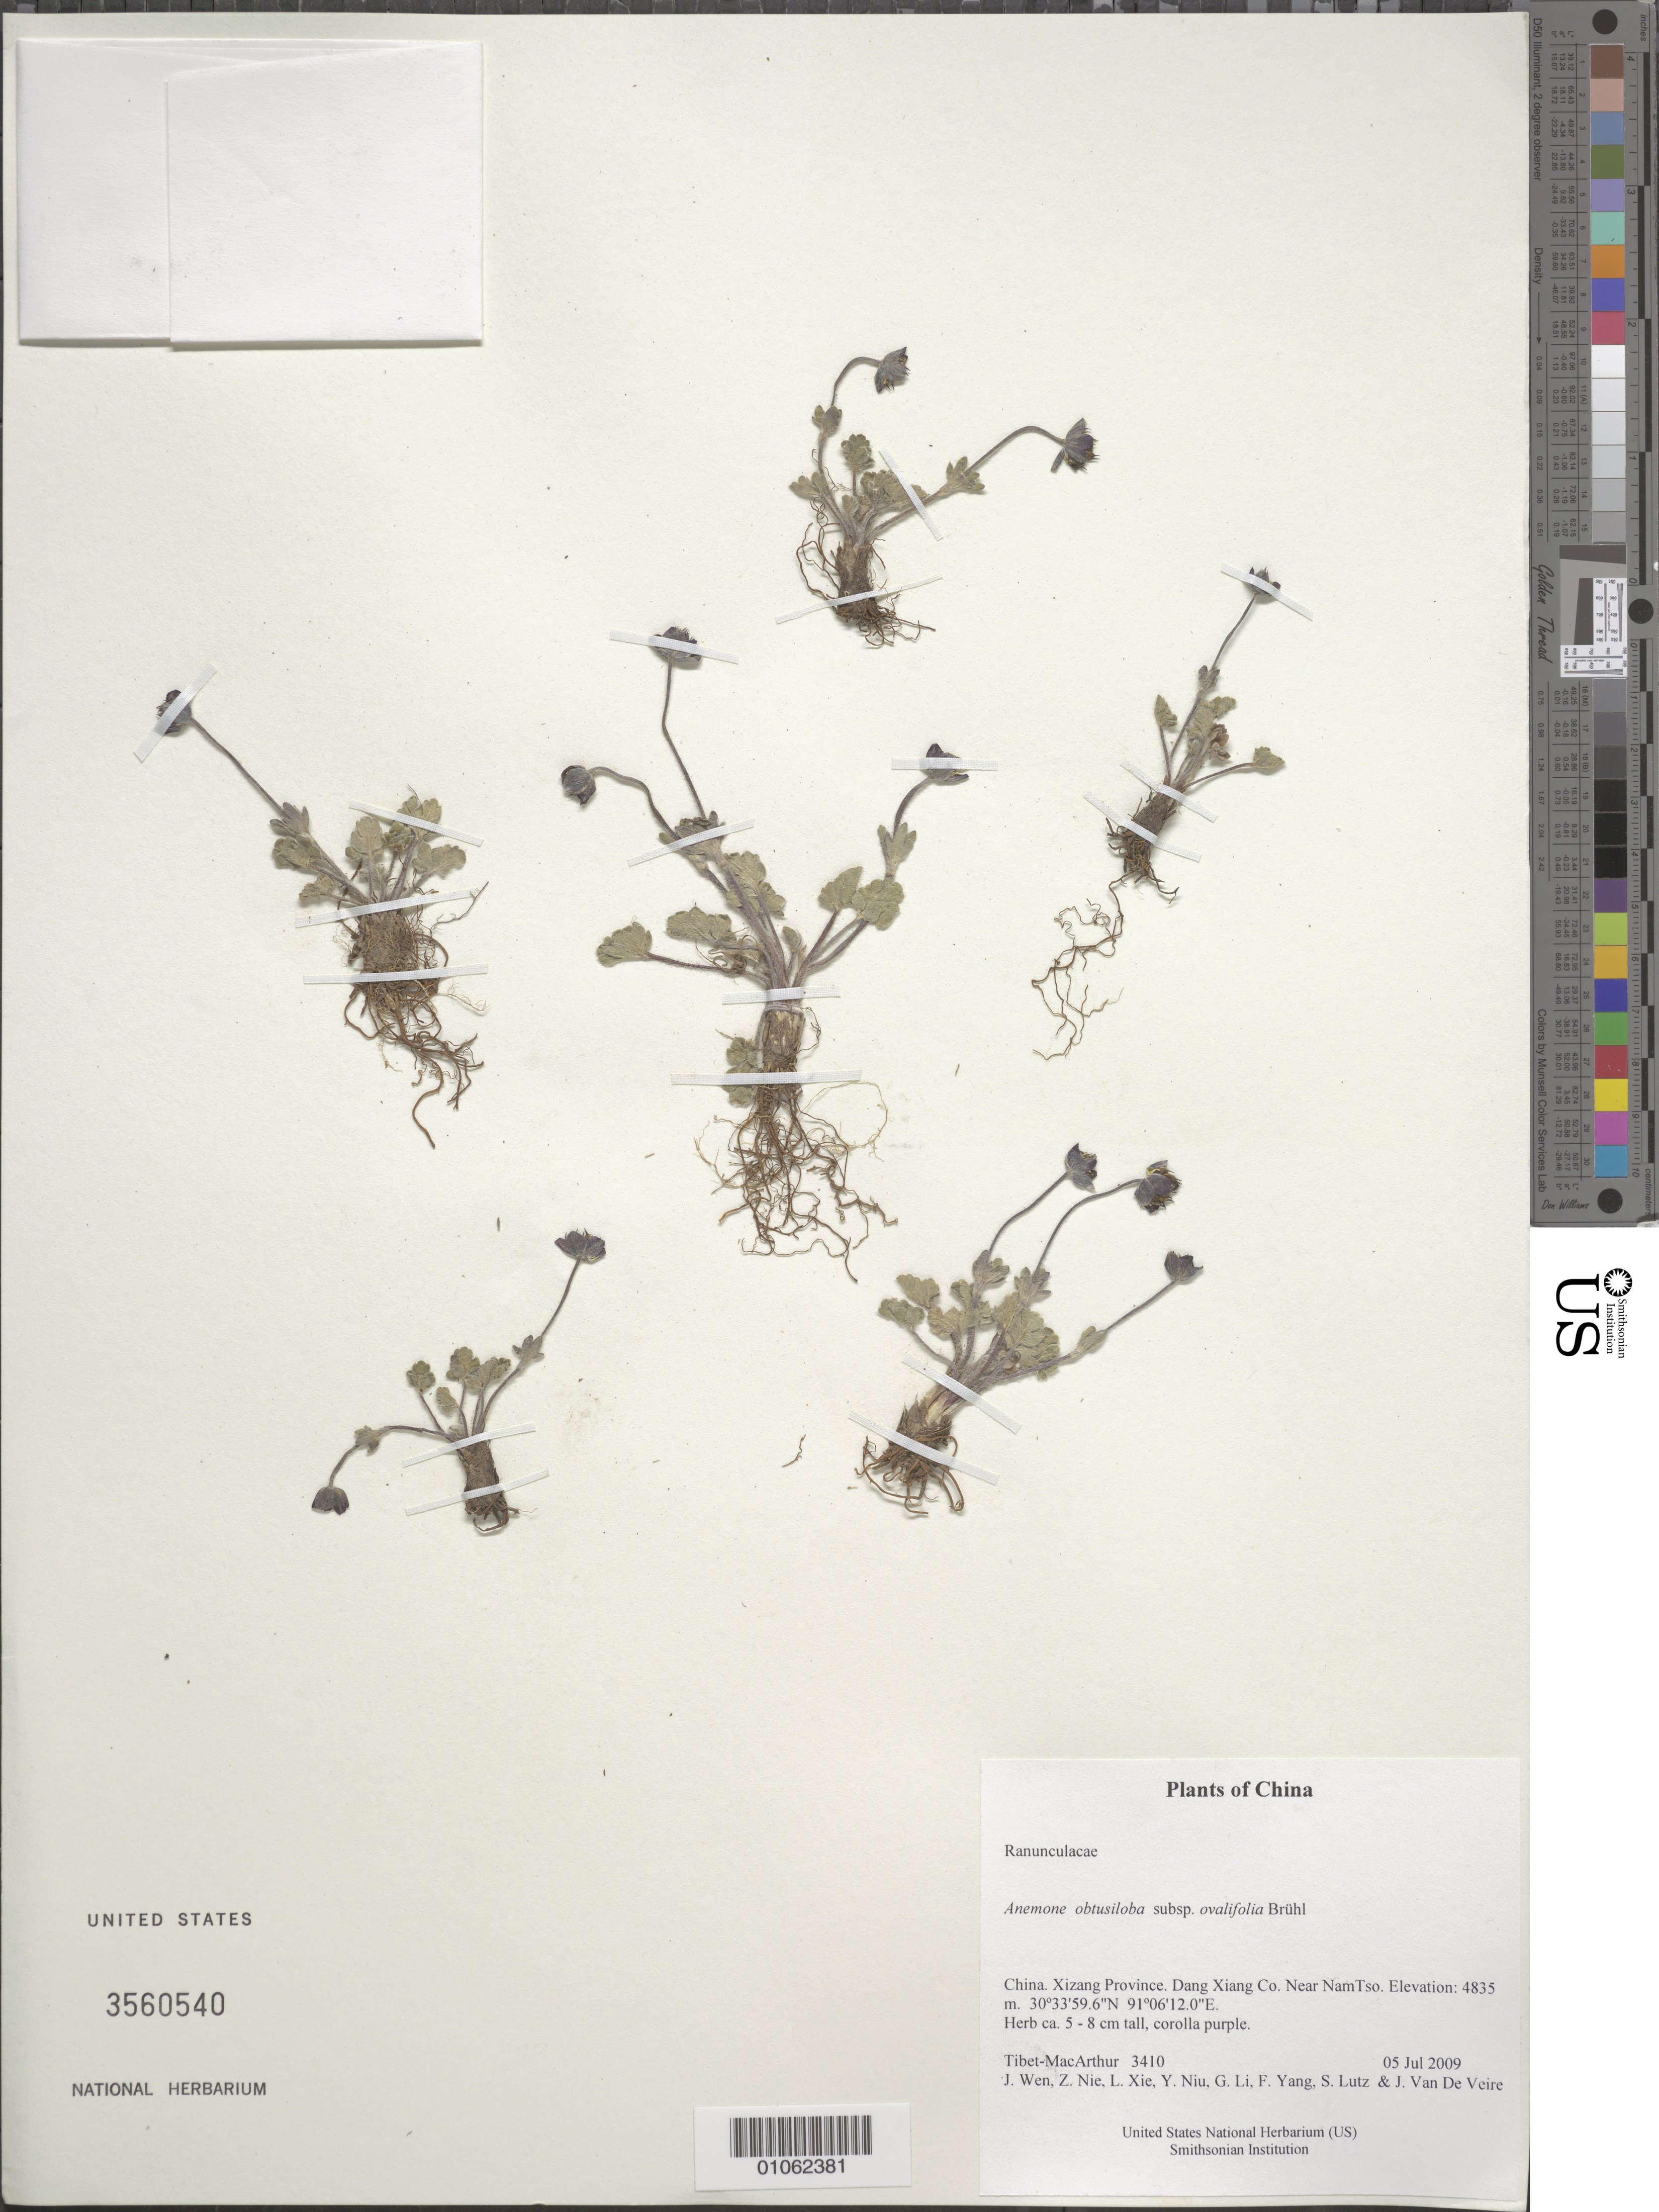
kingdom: Plantae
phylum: Tracheophyta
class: Magnoliopsida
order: Ranunculales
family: Ranunculaceae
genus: Anemone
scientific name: Anemone obtusiloba subsp. ovalifolia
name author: Brühl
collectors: Tibet-MacArthur, J. Wen, Z. Nie, L. Xie, Y. Niu, G. Li, F. Yang, S. Lutz & J. Van De Veire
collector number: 3410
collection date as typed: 05 Jul 2009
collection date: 2009-07-05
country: China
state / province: Xizang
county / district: Dang Xiang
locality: Near NamTso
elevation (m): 4835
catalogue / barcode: US 3560540